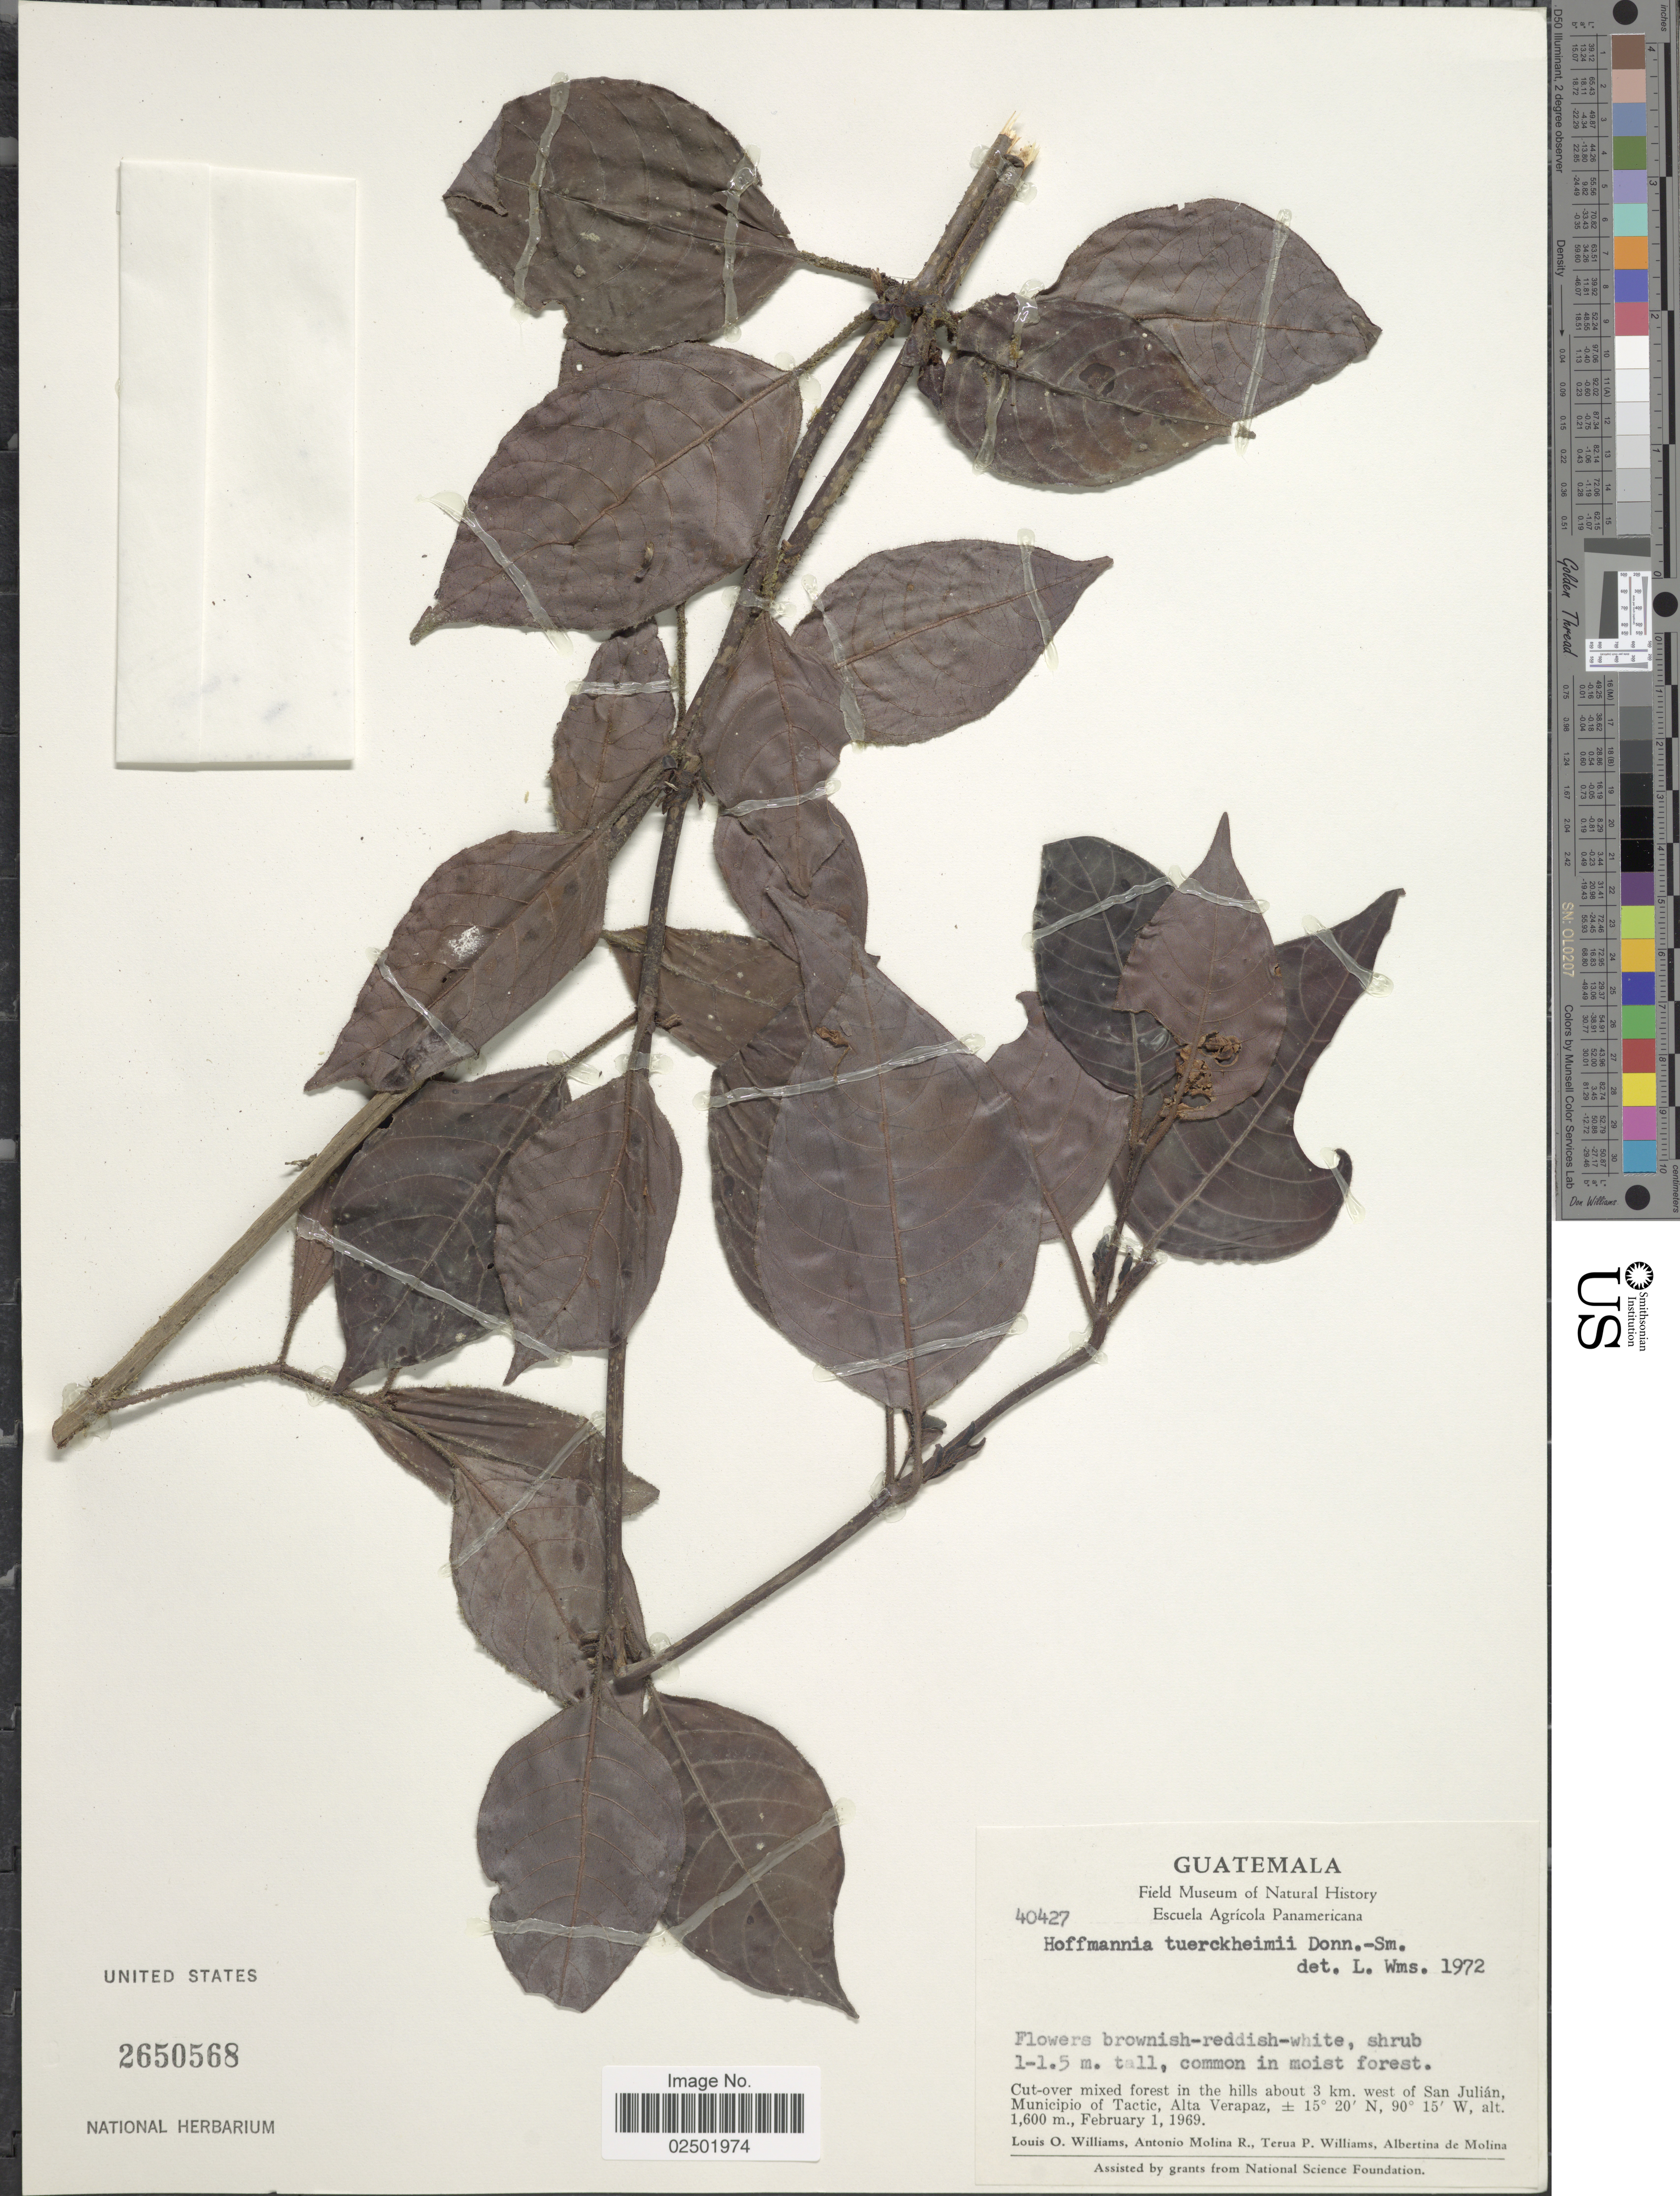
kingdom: Plantae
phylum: Tracheophyta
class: Magnoliopsida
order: Gentianales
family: Rubiaceae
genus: Hoffmannia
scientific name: Hoffmannia tuerckheimii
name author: Donn. Sm.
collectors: L. O. Williams, A. Molina R., T. P. Williams & A. R. Molina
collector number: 40427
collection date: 1969-02-01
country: Guatemala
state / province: Alta Verapaz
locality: Hills about 3 km. west of San Julian, Municipio of Tactic, Alta Verapaz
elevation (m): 1600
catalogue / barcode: US 2650568